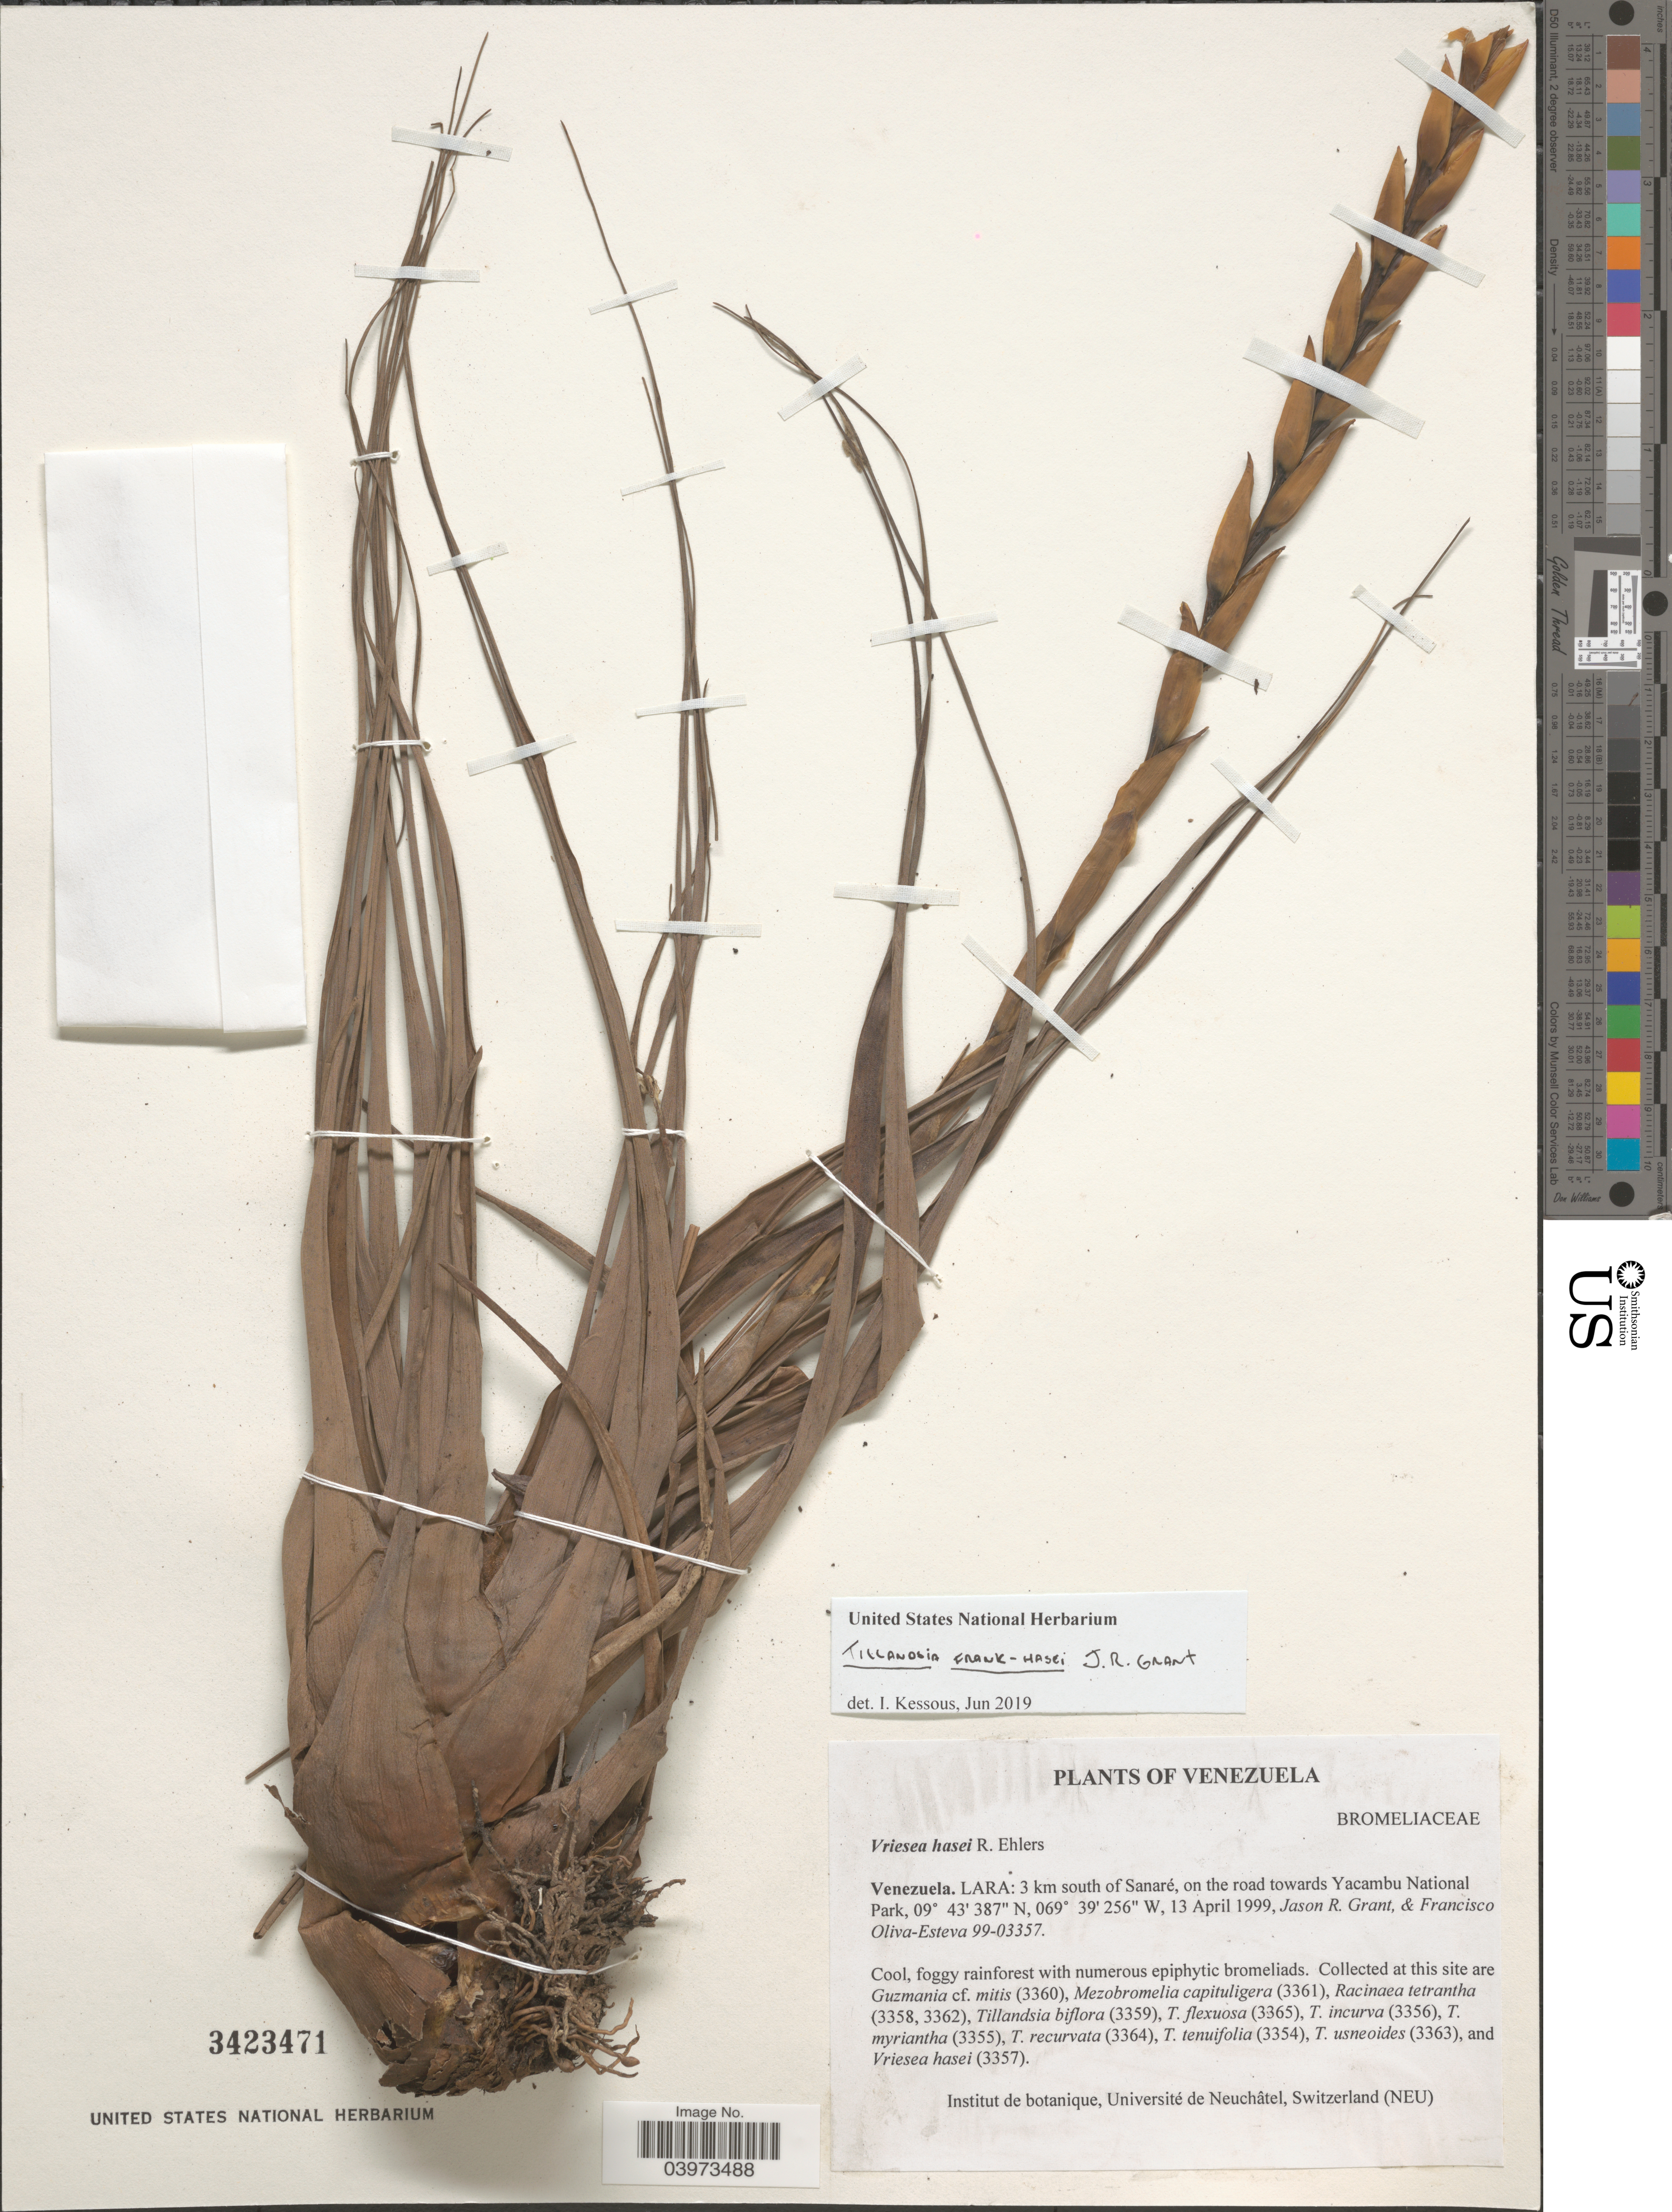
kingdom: Plantae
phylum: Tracheophyta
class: Liliopsida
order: Poales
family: Bromeliaceae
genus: Tillandsia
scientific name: Tillandsia frank-hasei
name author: J.R. Grant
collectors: J. R. Grant & F. Oliva-Esteva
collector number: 99-03357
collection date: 1999-04-13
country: Venezuela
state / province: Lara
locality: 3 km south of Sanaré, on the road towards Yacumbu National Park.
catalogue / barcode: US 3423471